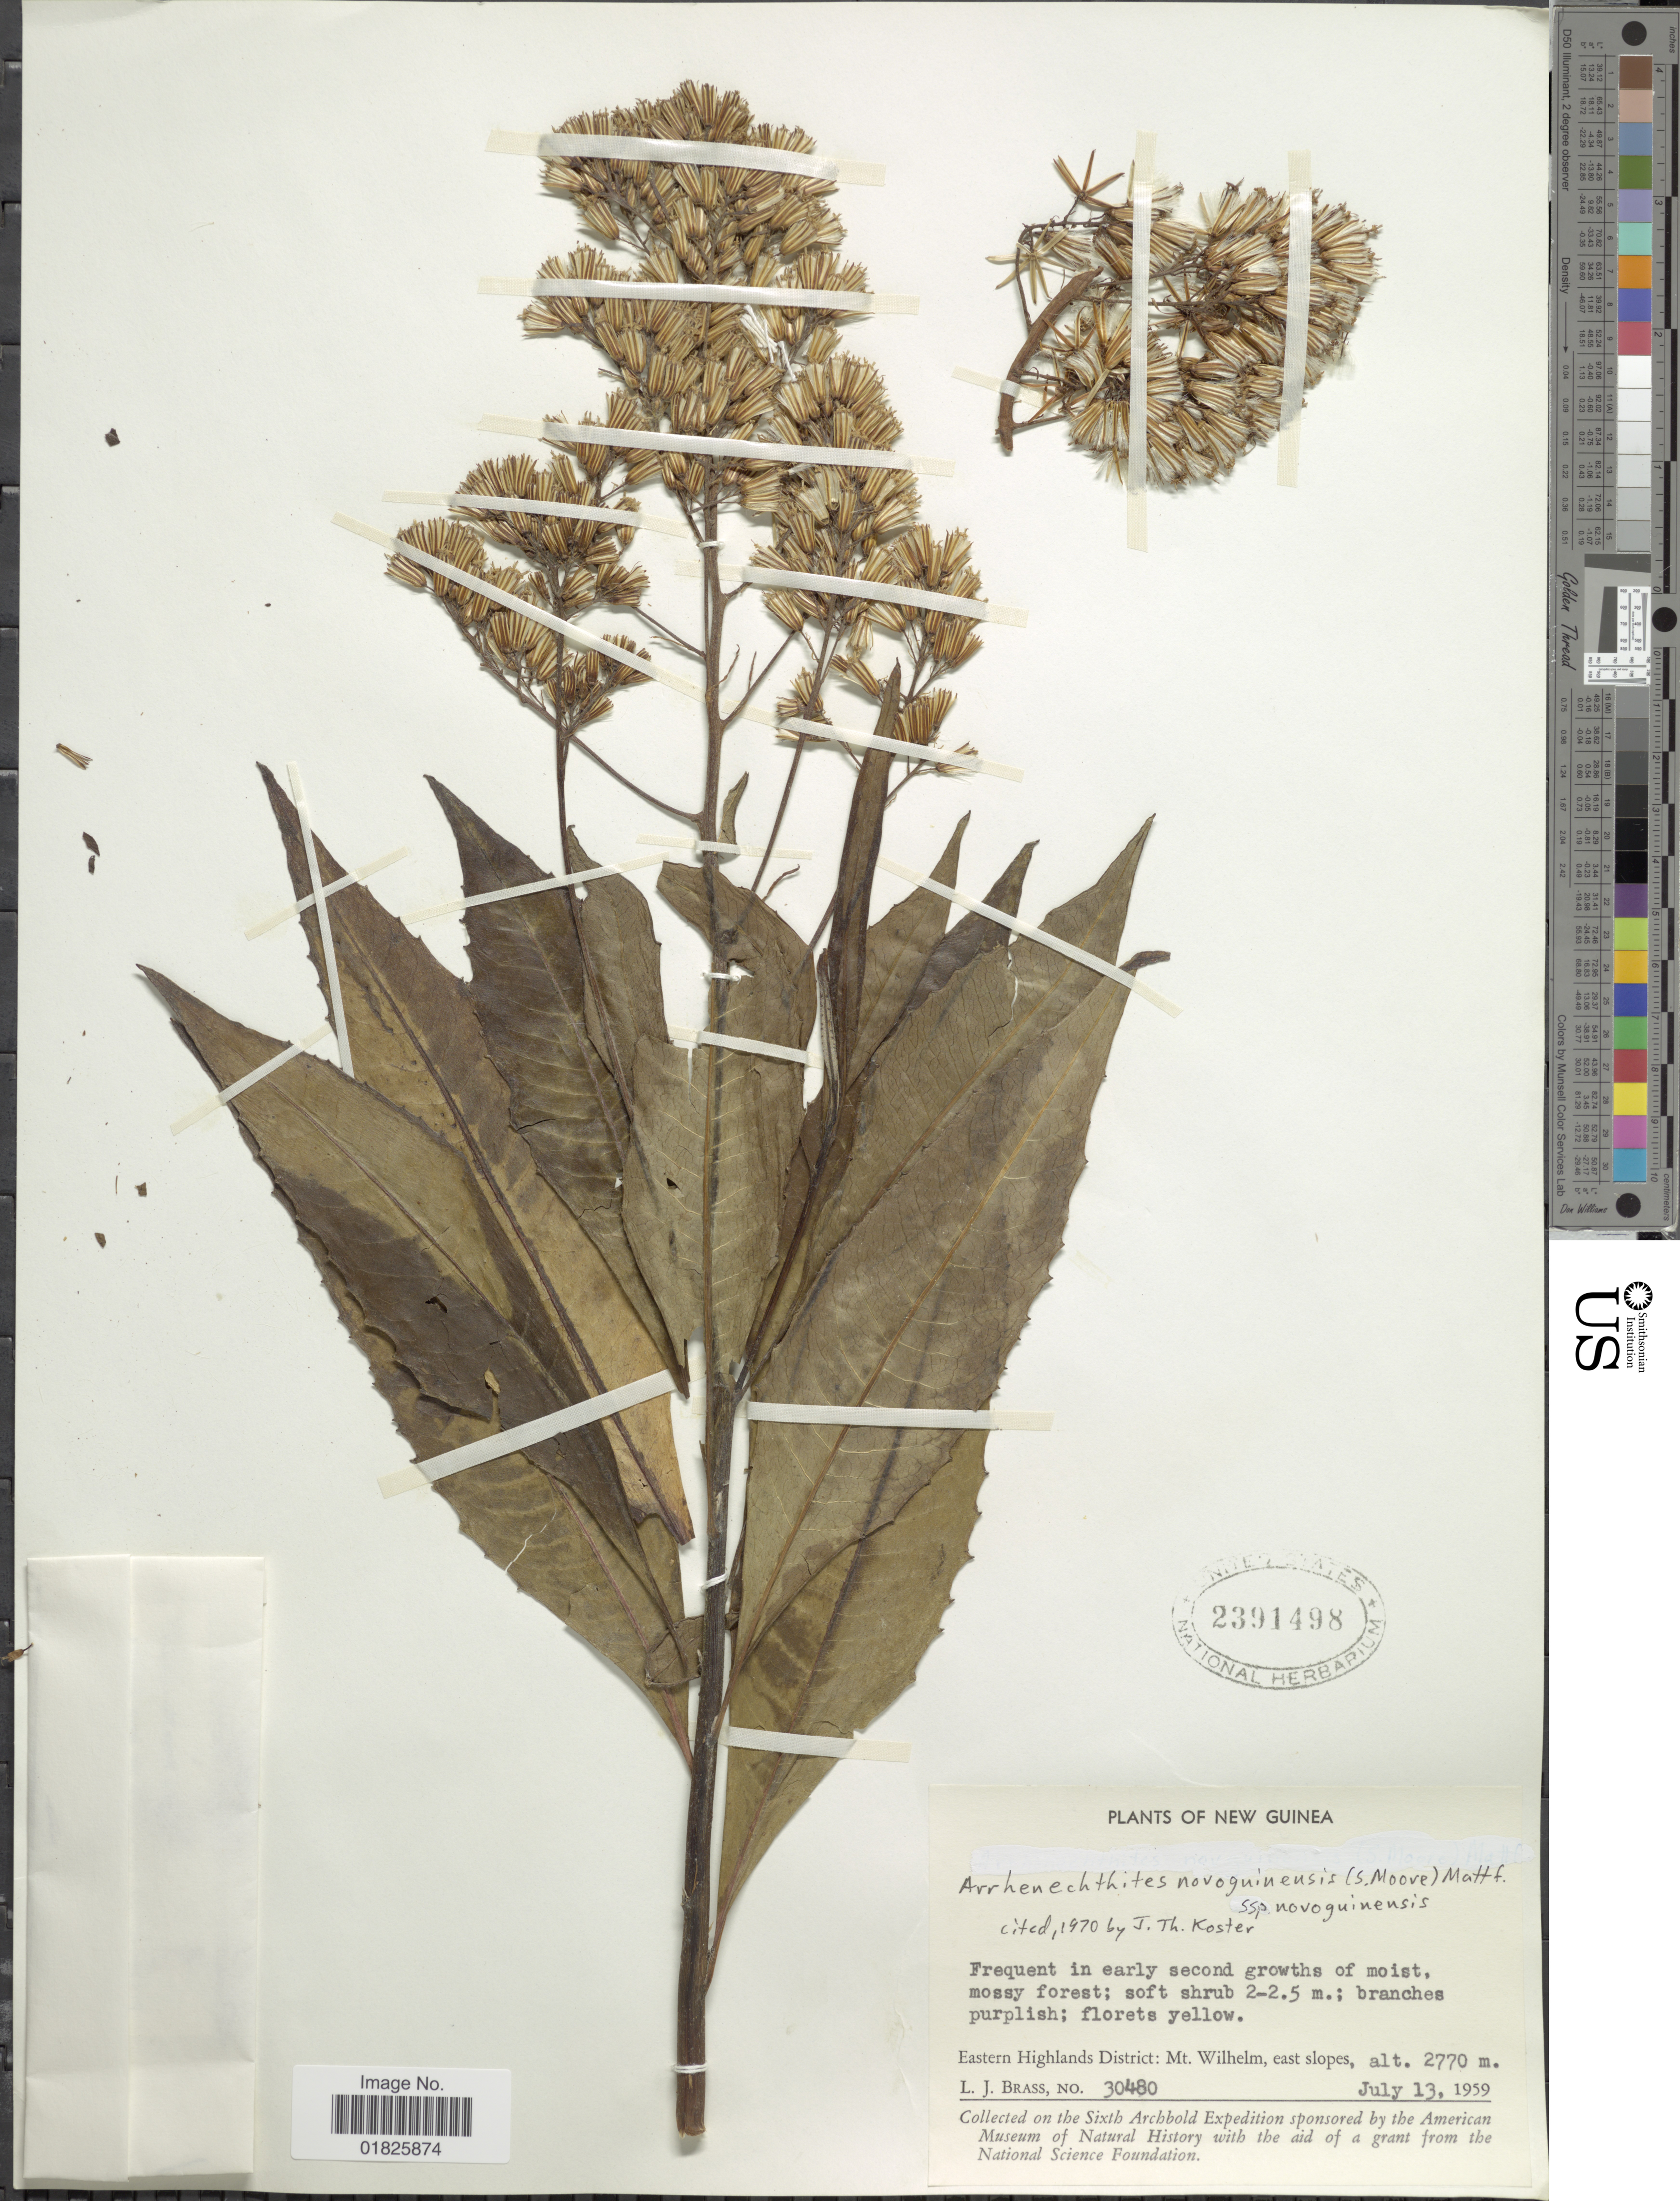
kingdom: Plantae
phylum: Tracheophyta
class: Magnoliopsida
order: Asterales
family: Asteraceae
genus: Arrhenechthites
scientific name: Arrhenechthites novoguineensis subsp. novoguineensis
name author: (S. Moore) Mattf.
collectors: L. J. Brass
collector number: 30480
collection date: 1959-07-13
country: Papua New Guinea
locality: New Guinea, Eastern Highlands District, Mt. Wilhelm, east slopes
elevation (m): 2770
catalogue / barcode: US 2391498